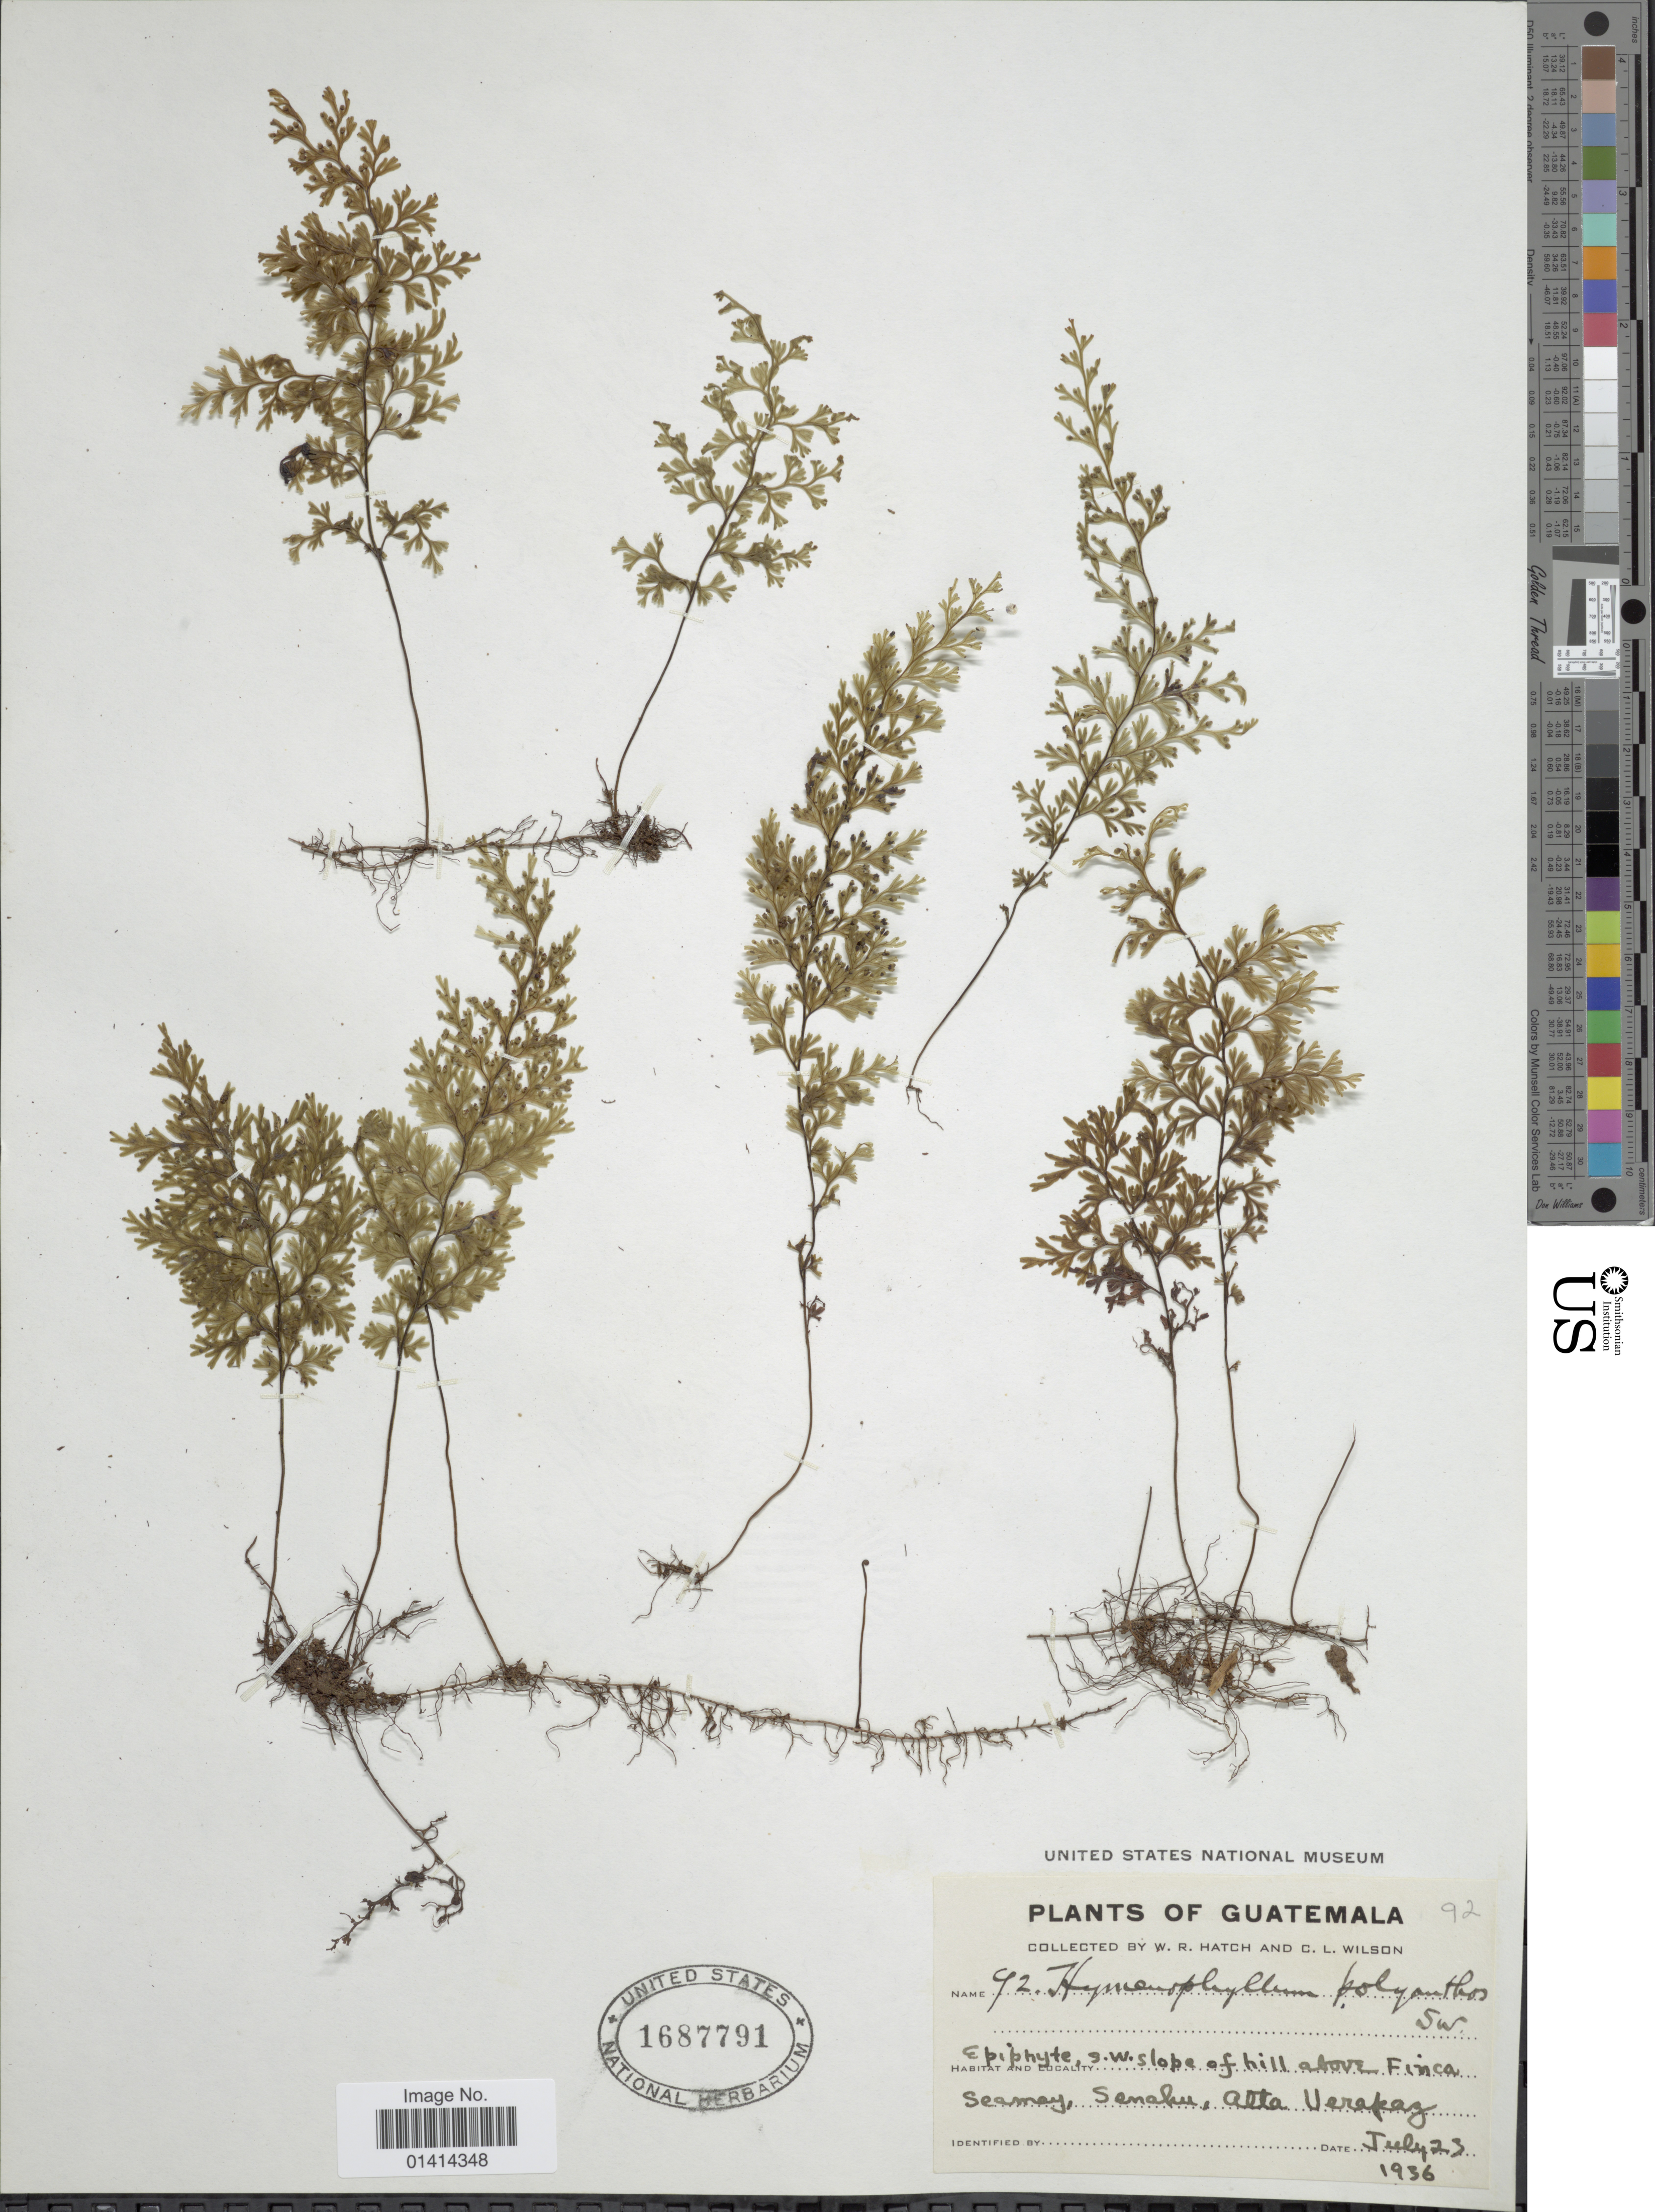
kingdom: Plantae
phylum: Tracheophyta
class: Polypodiopsida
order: Hymenophyllales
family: Hymenophyllaceae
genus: Hymenophyllum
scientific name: Hymenophyllum polyanthos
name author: (Sw.) Sw.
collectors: W. Hatch & C. L. Wilson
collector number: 92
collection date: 1936-07-23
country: Guatemala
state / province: Alta Verapaz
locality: S.w. slope of hill above finca Seamay,Senahu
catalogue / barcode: US 1687791